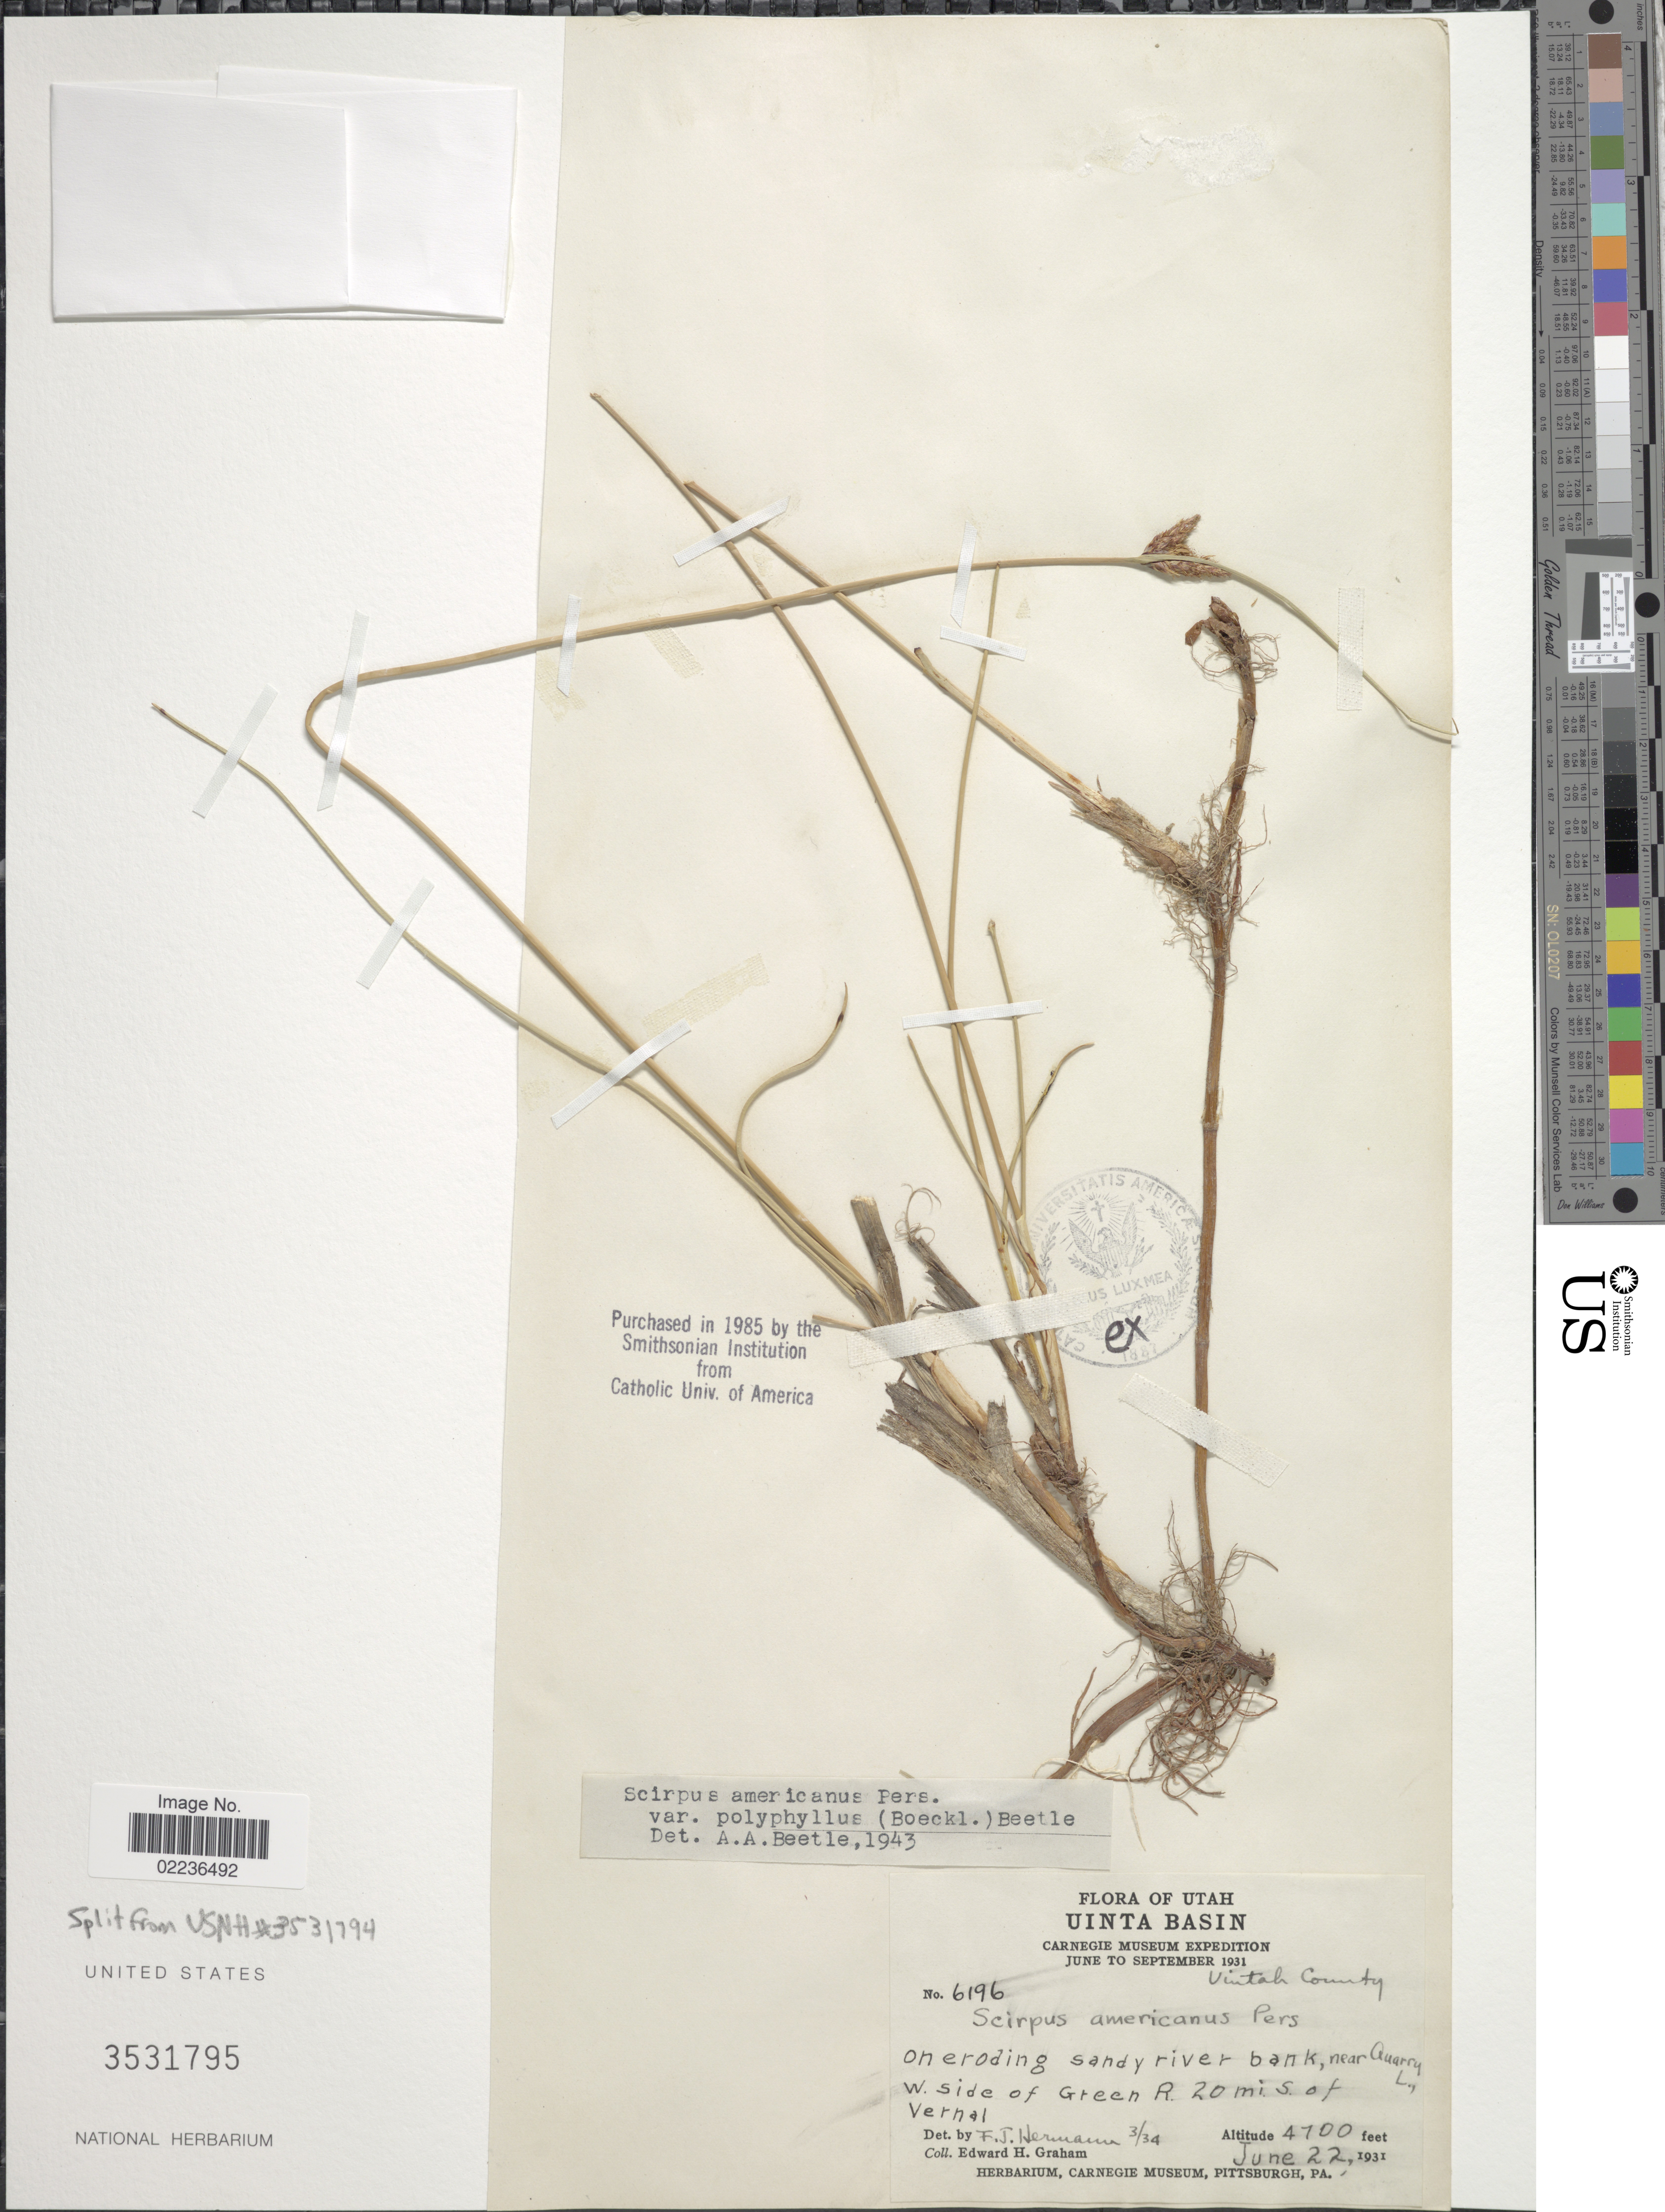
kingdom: Plantae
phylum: Tracheophyta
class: Liliopsida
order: Poales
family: Cyperaceae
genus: Schoenoplectus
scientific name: Schoenoplectus pungens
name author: (Vahl) Palla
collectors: E. H. Graham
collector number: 6196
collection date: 1931-06-22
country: United States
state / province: Utah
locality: Uinta Basin, on eroding sand river bank, near Quarry L., w. side of Green R., 20 mi. s. of Vernal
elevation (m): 1433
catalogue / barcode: US 3531795